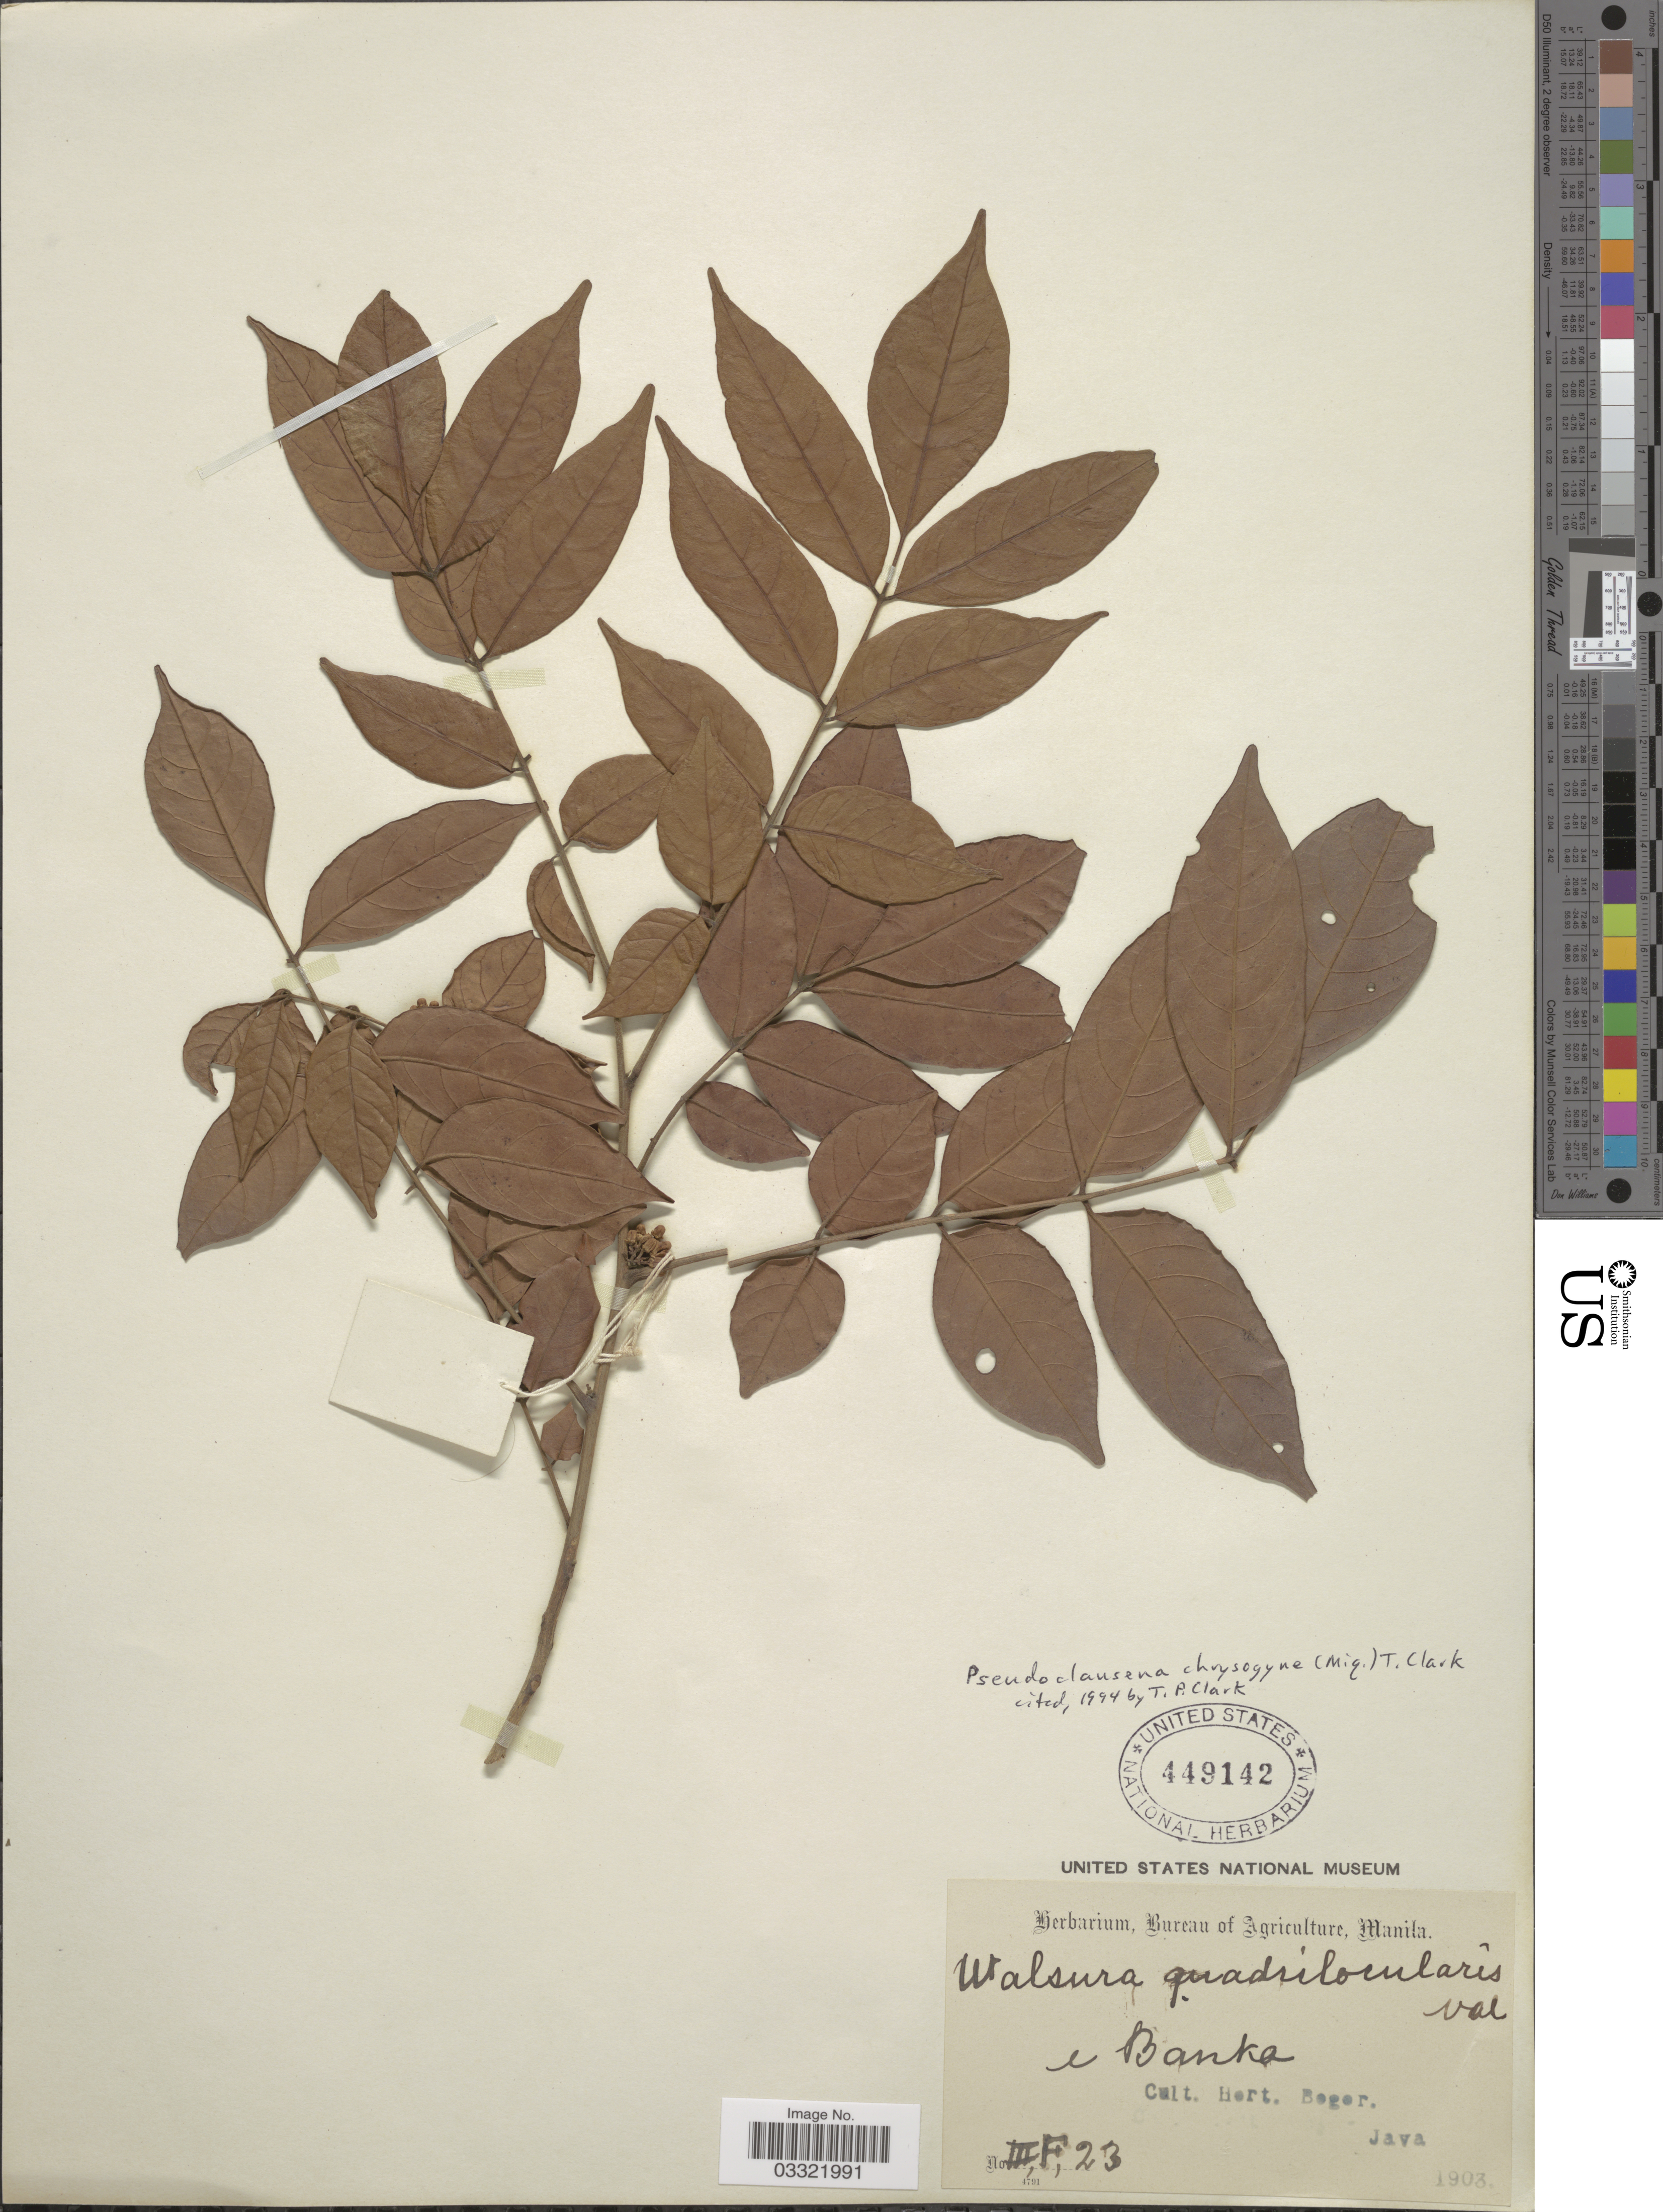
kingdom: Plantae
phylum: Tracheophyta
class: Magnoliopsida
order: Sapindales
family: Meliaceae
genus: Pseudoclausena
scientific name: Pseudoclausena chrysogyne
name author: (Miq.) T.P. Clark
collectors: Ex herb. Bureau of Agriculture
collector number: IIIF23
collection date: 1903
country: Indonesia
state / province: Java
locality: E Banka [unsure placement]. Cult. Hort. Bogor.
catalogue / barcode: US 449142